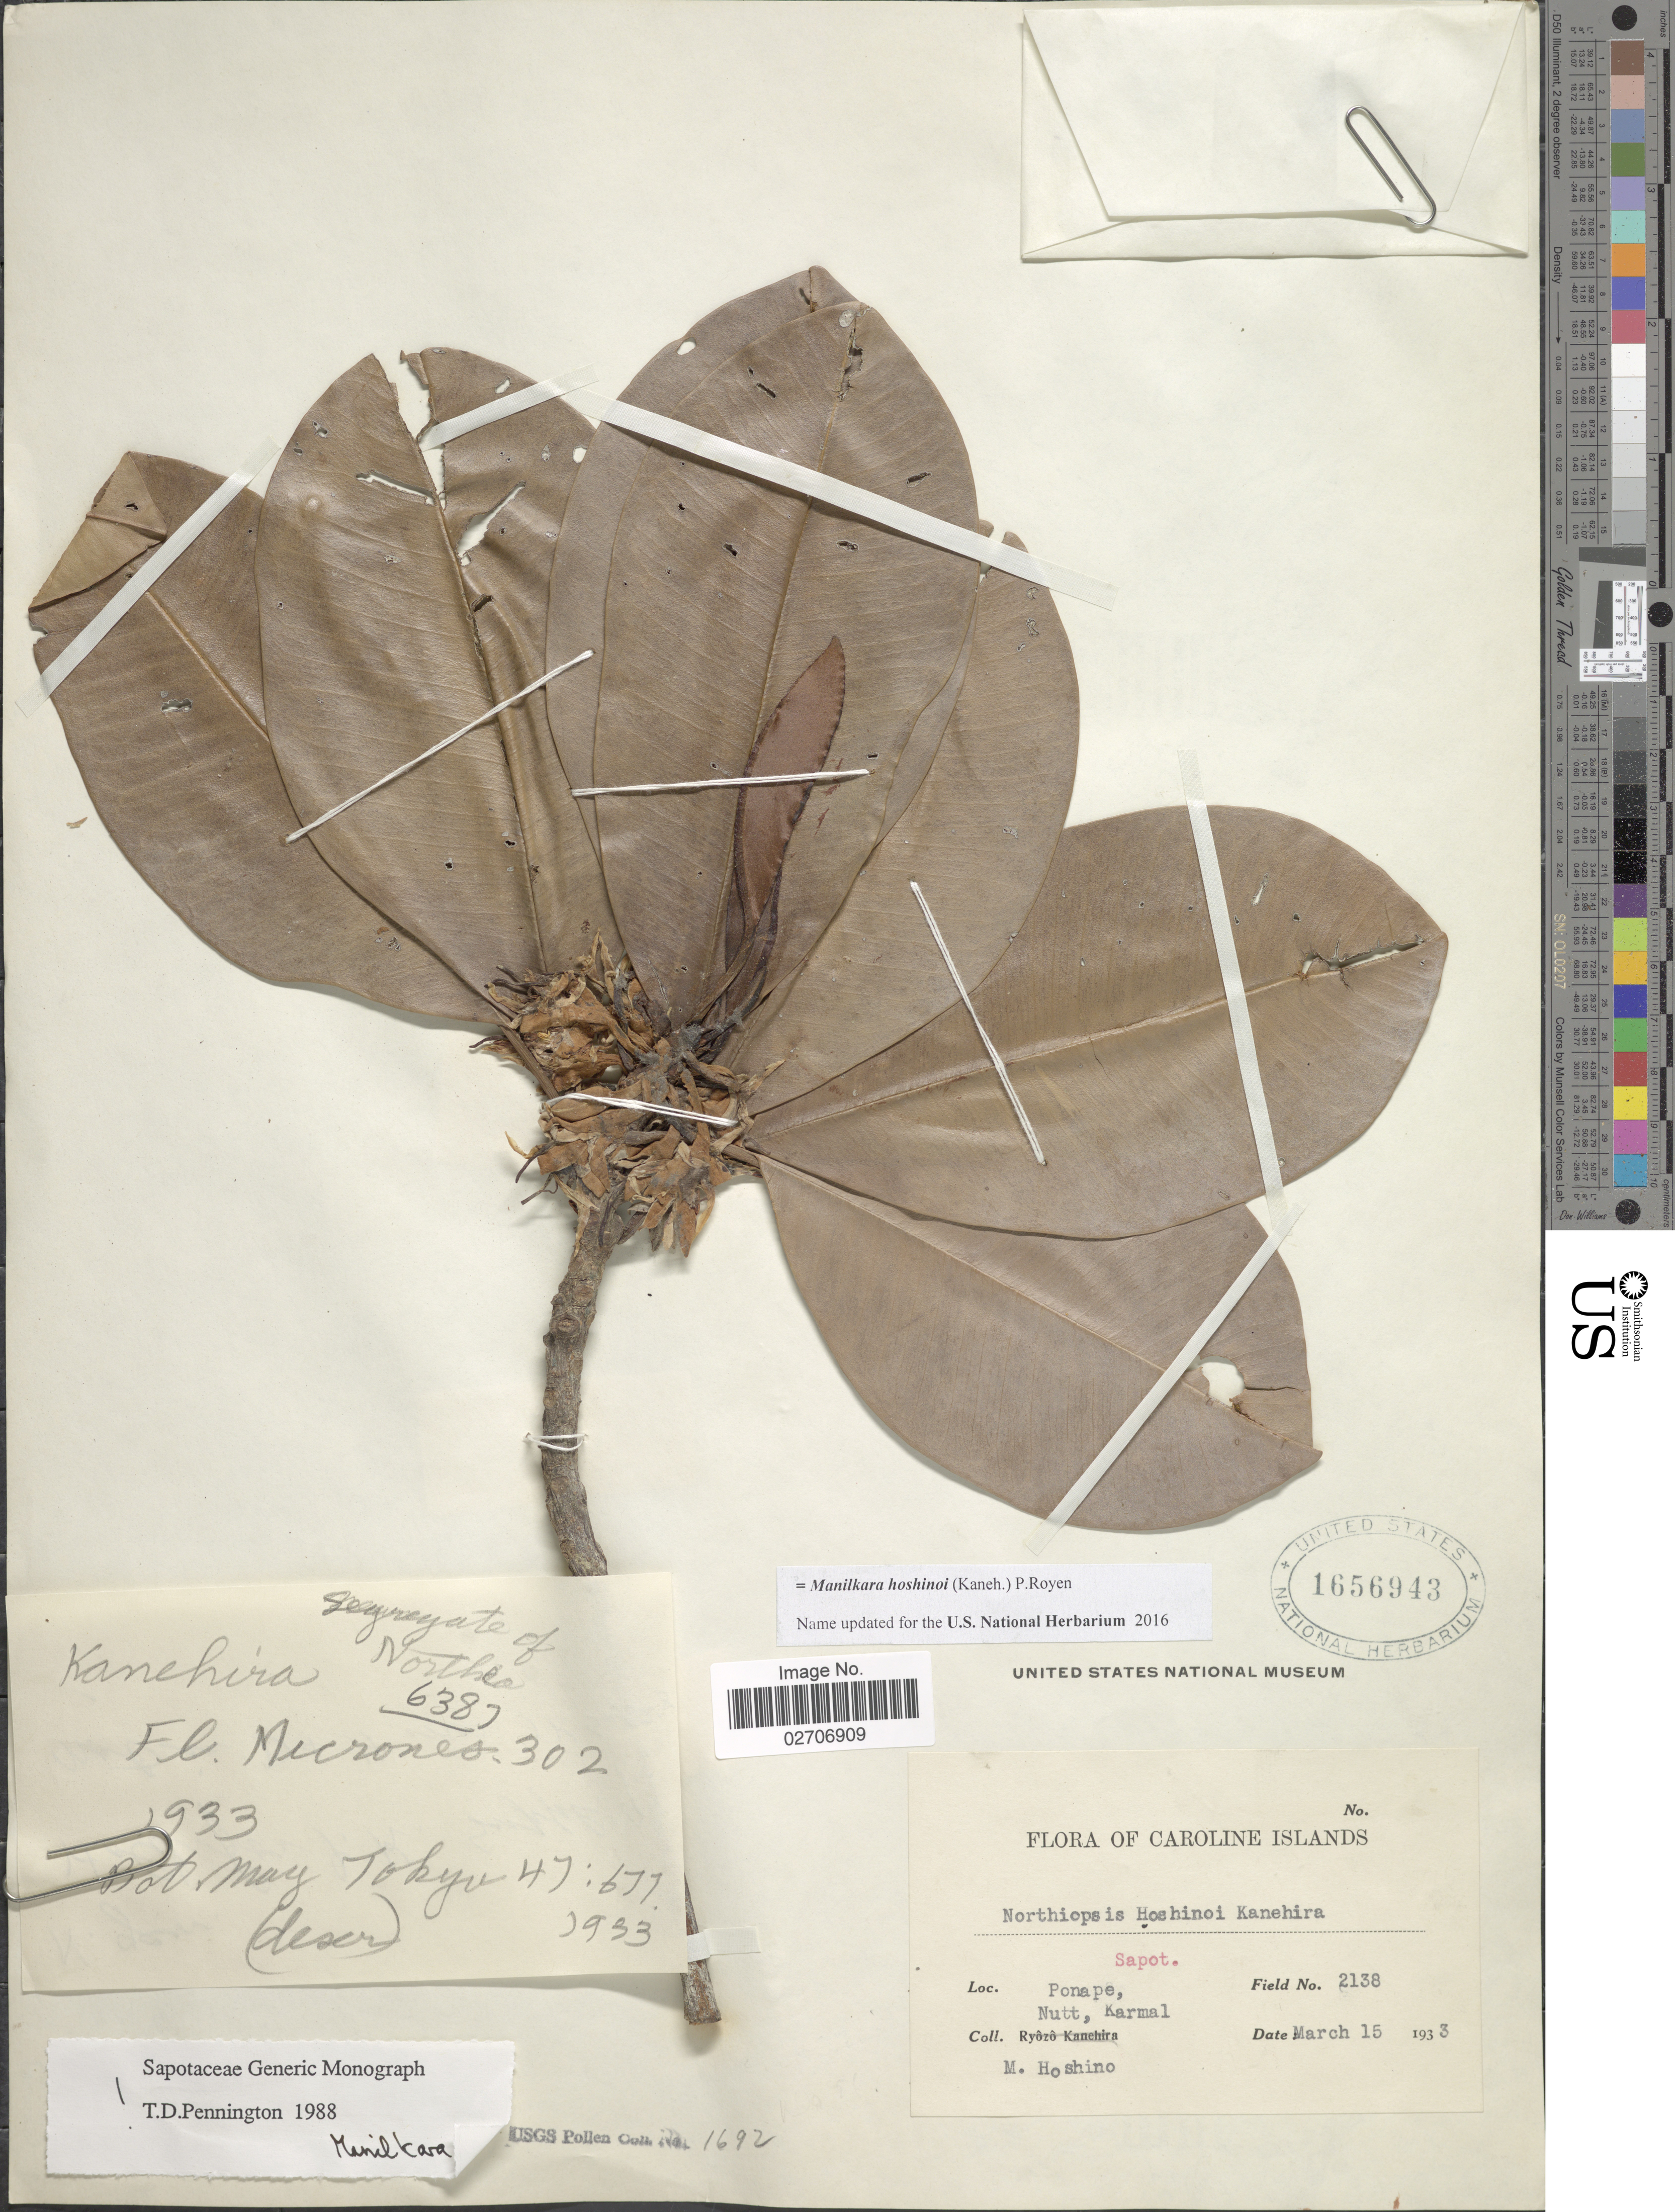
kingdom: Plantae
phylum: Tracheophyta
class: Magnoliopsida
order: Ericales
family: Sapotaceae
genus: Manilkara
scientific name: Manilkara hoshinoi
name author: (Kaneh.) P. Royen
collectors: M. Hoshino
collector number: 2138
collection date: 1933-03-15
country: Micronesia, Federated States of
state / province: Pohnpei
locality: Caroline Islands, Sapot, Ponape, Nutt, Karmal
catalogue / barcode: US 1656943